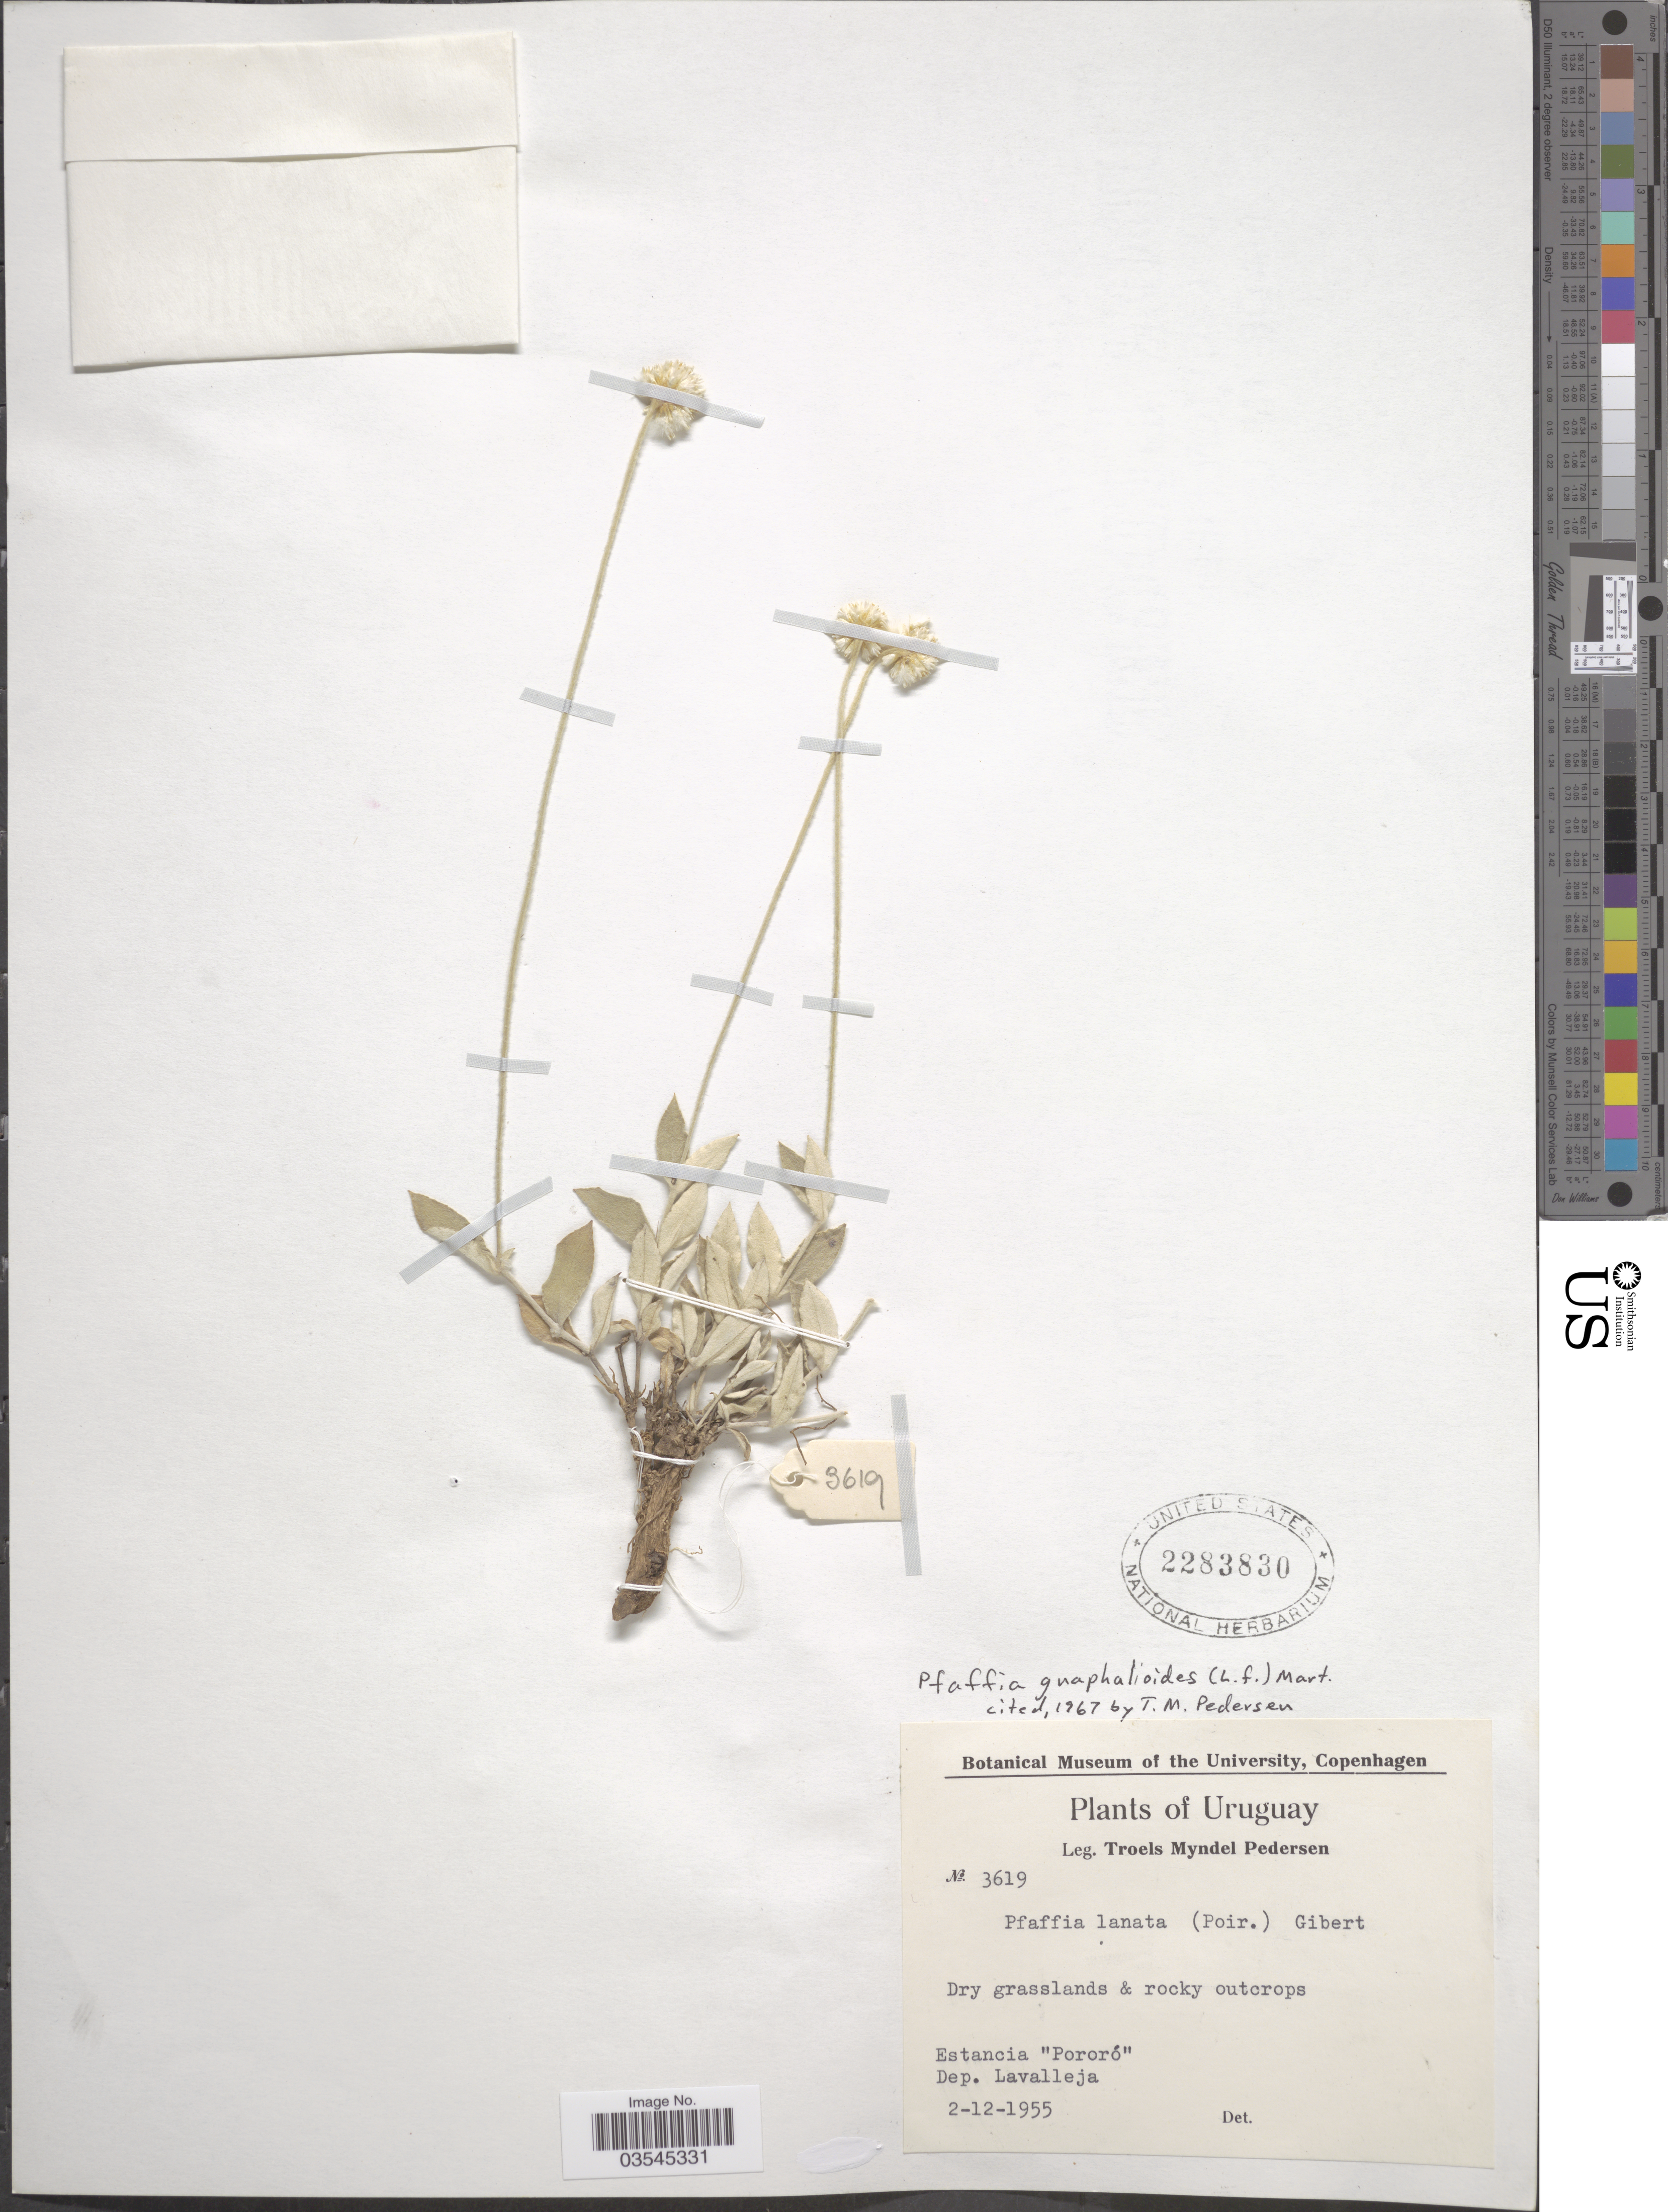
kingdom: Plantae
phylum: Tracheophyta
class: Magnoliopsida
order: Caryophyllales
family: Amaranthaceae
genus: Pfaffia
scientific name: Pfaffia gnaphaloides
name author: (L. f.) Mart.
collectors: T. Pederson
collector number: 3619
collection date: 1955-12-02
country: Uruguay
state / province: Lavalleja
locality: Estancia "Pororó". Dep. Lavalleja.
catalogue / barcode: US 2283830